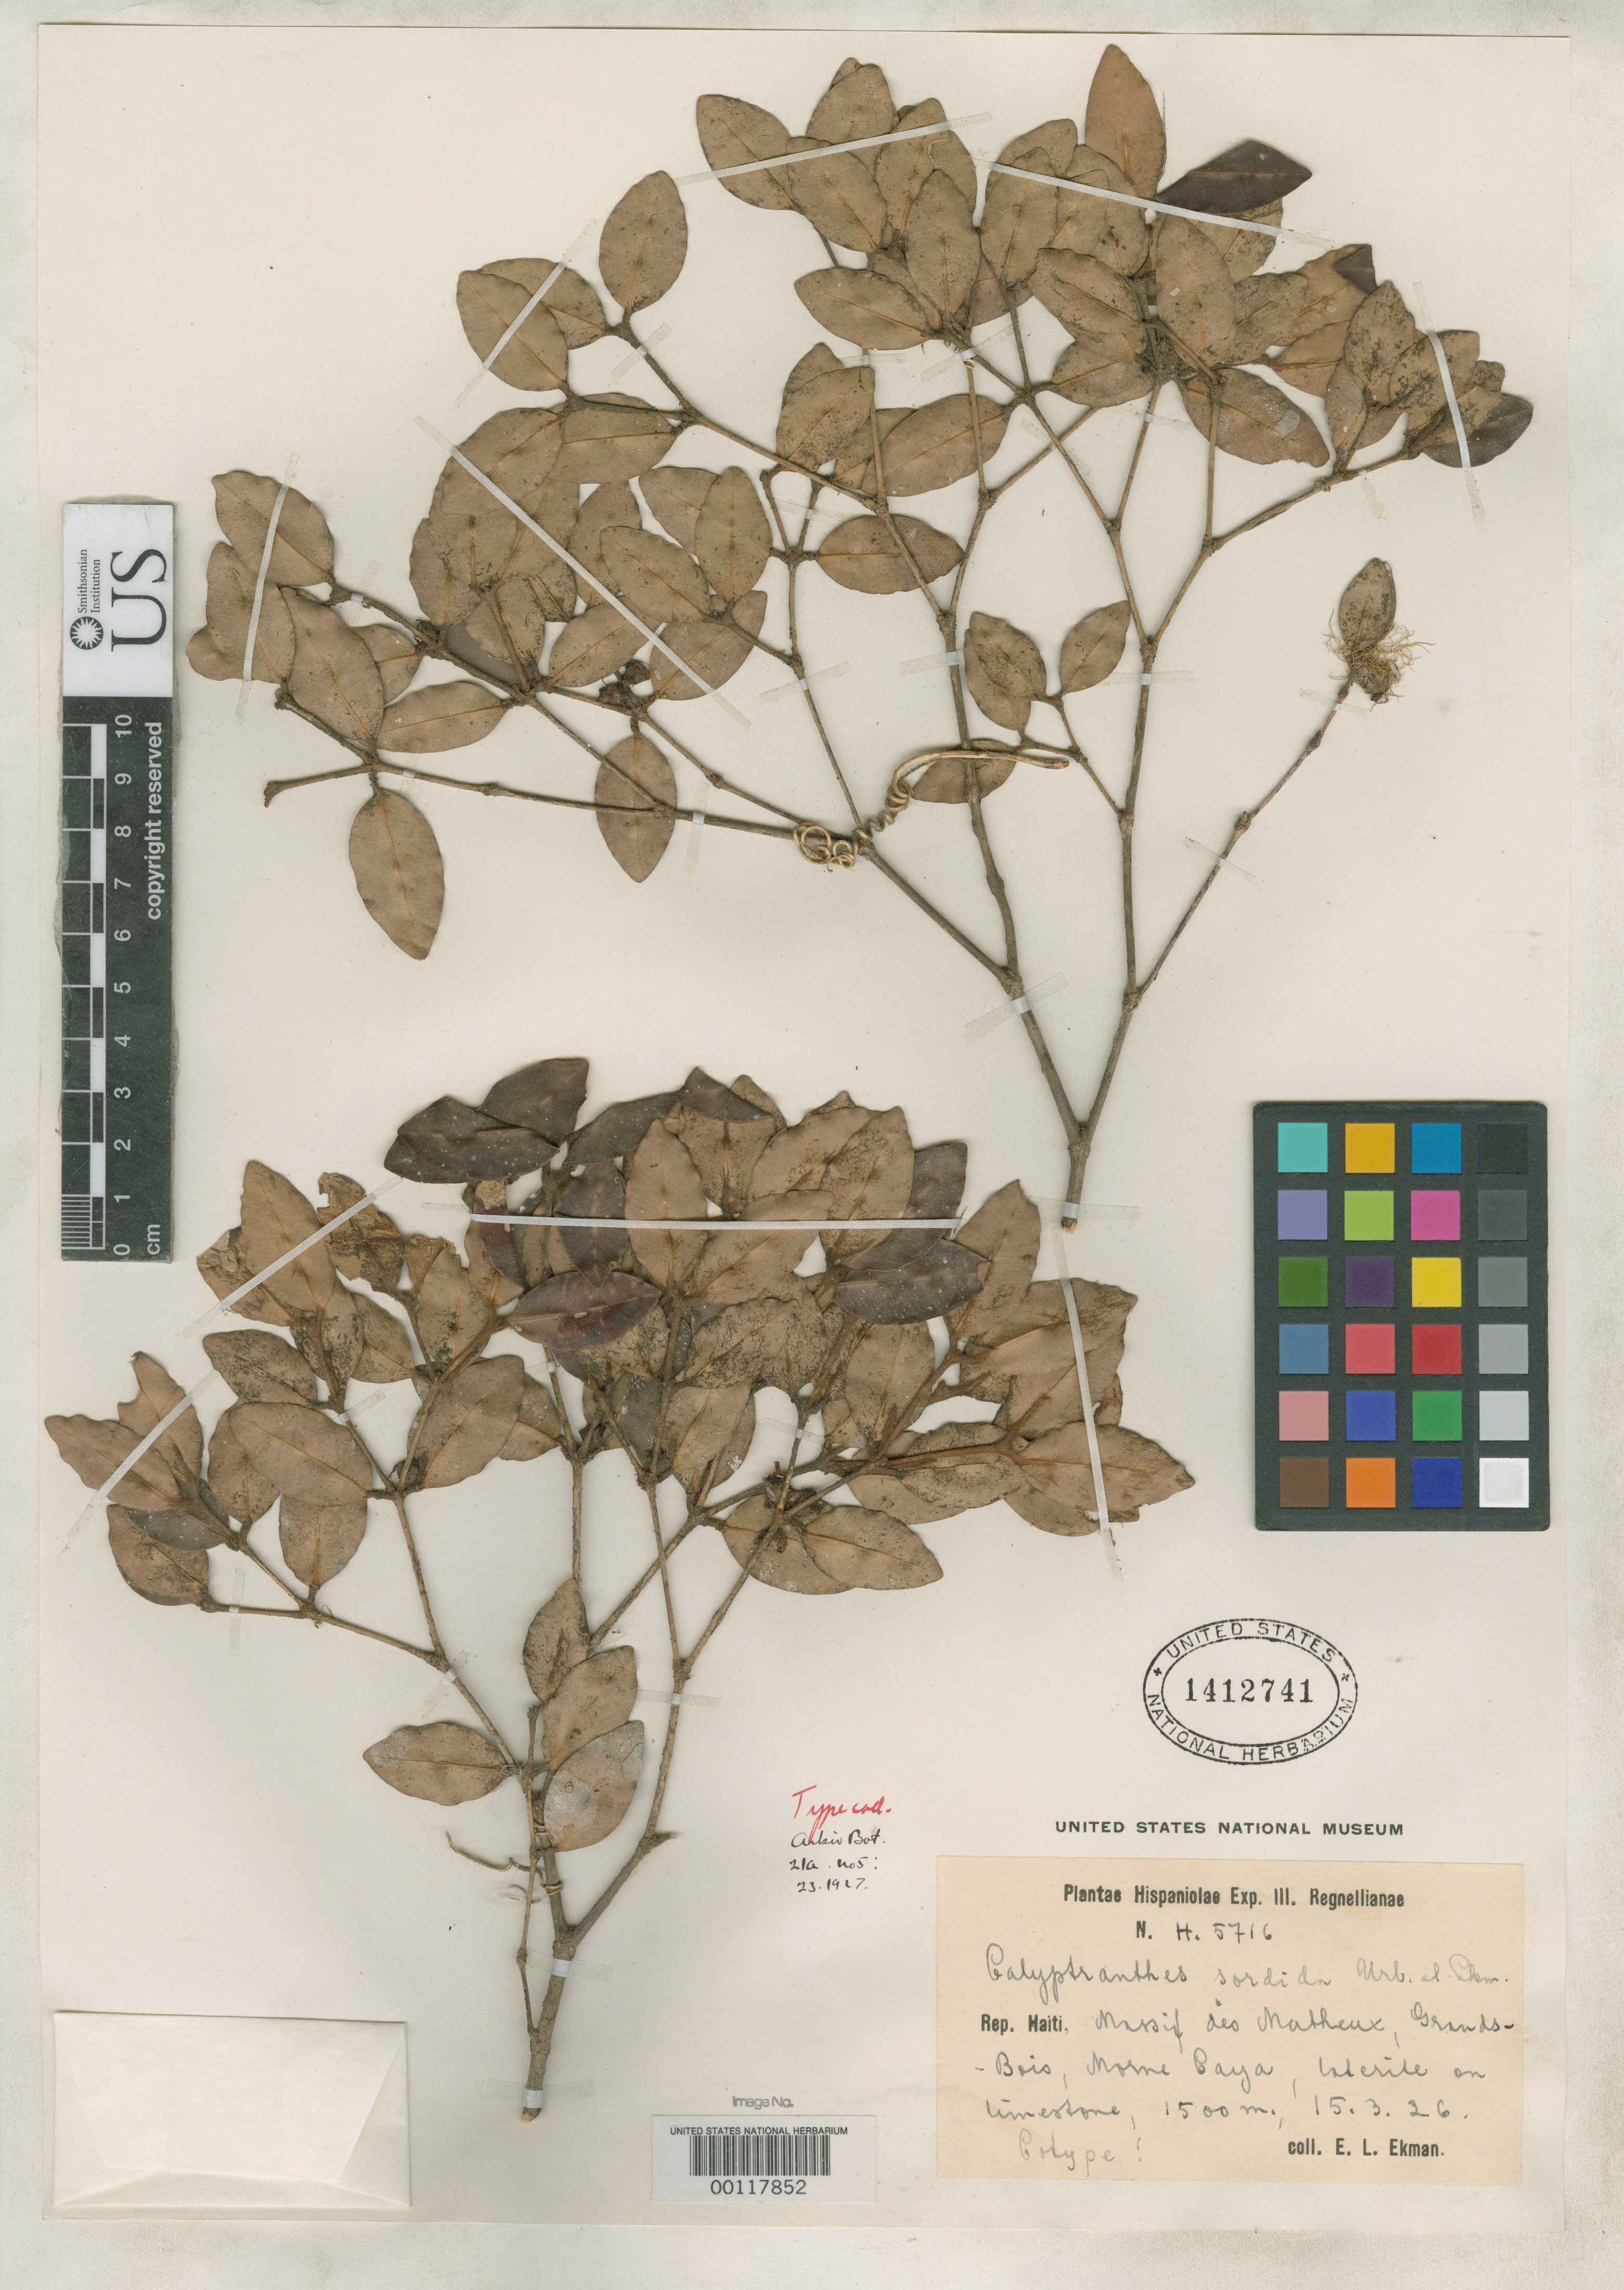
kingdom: Plantae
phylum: Tracheophyta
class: Magnoliopsida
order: Myrtales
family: Myrtaceae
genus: Calyptranthes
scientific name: Calyptranthes sordida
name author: Urb. & Ekman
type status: Isotype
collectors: E. L. Ekman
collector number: H 5716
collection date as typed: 15 Mar 1926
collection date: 1926-03-15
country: Haiti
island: Hispaniola Island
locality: Massif des Matheux, Morne Caya, Grands Bois.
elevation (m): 1500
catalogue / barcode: US 1412741